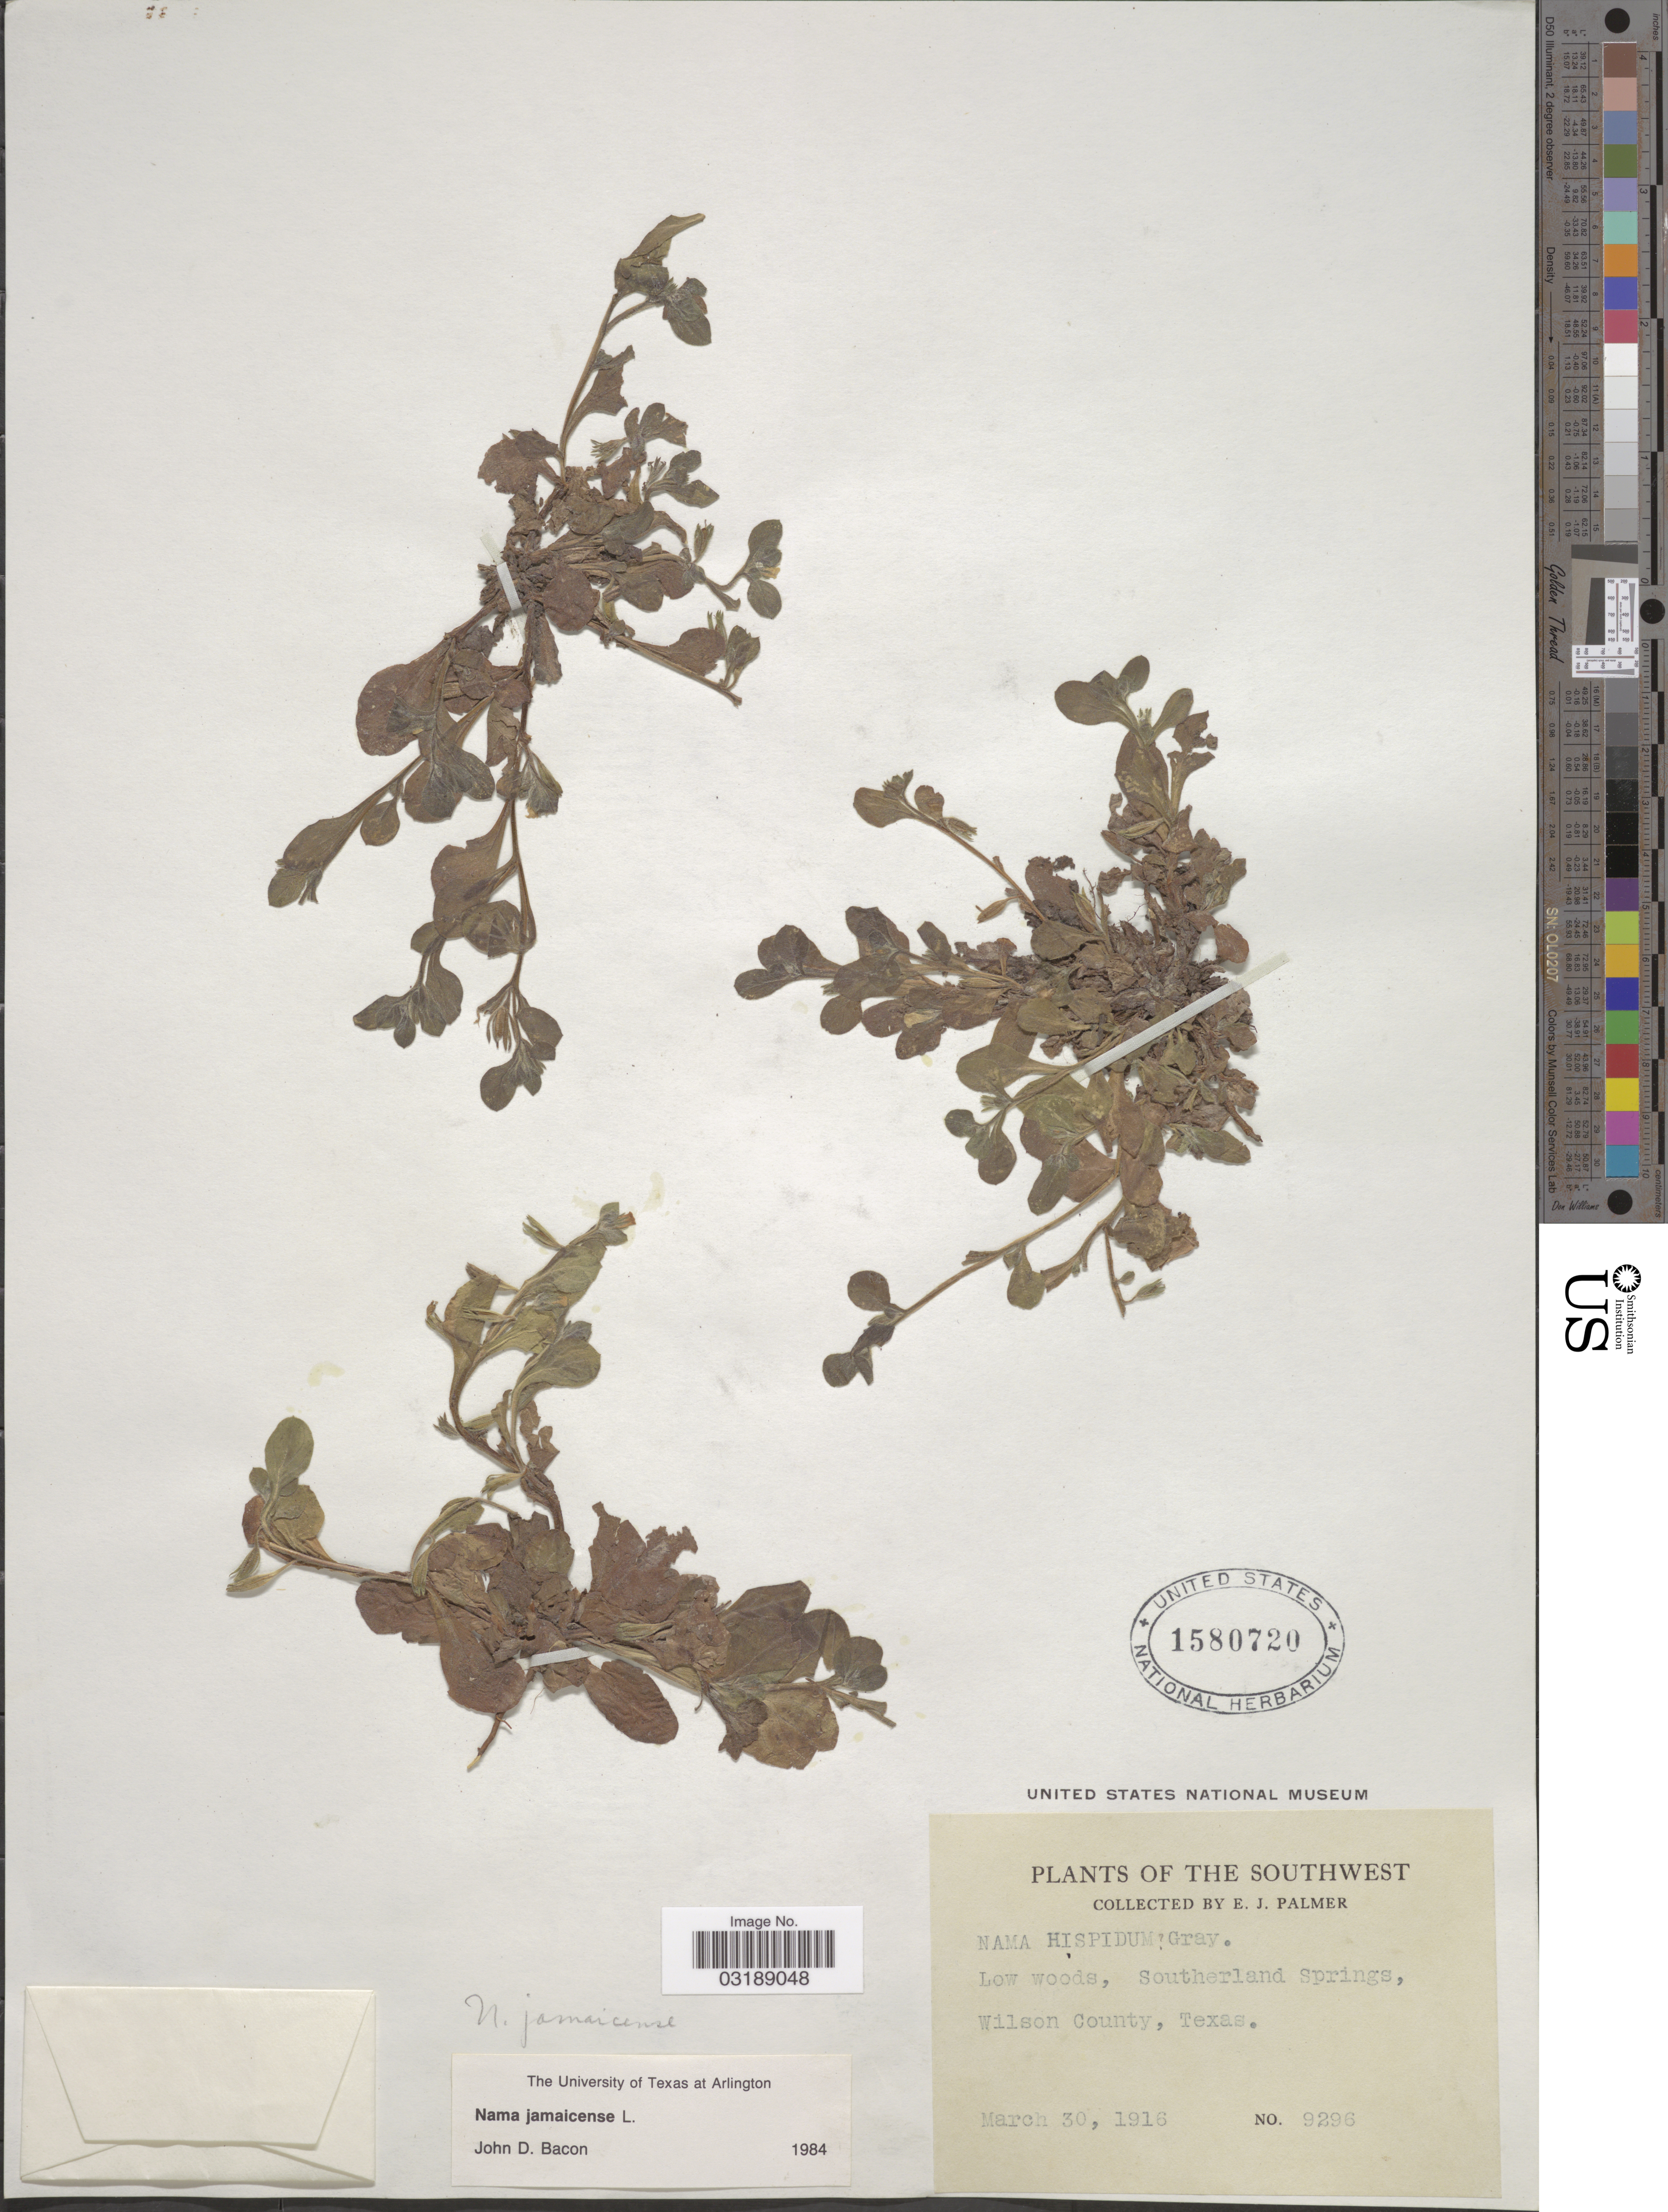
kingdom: Plantae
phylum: Tracheophyta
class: Magnoliopsida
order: Boraginales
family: Namaceae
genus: Nama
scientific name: Nama jamaicensis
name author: L.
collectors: E. J. Palmer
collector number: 9296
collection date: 1916-03-30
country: United States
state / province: Texas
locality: The Southwest, Southerland Springs, Wilson County.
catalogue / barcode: US 1580720